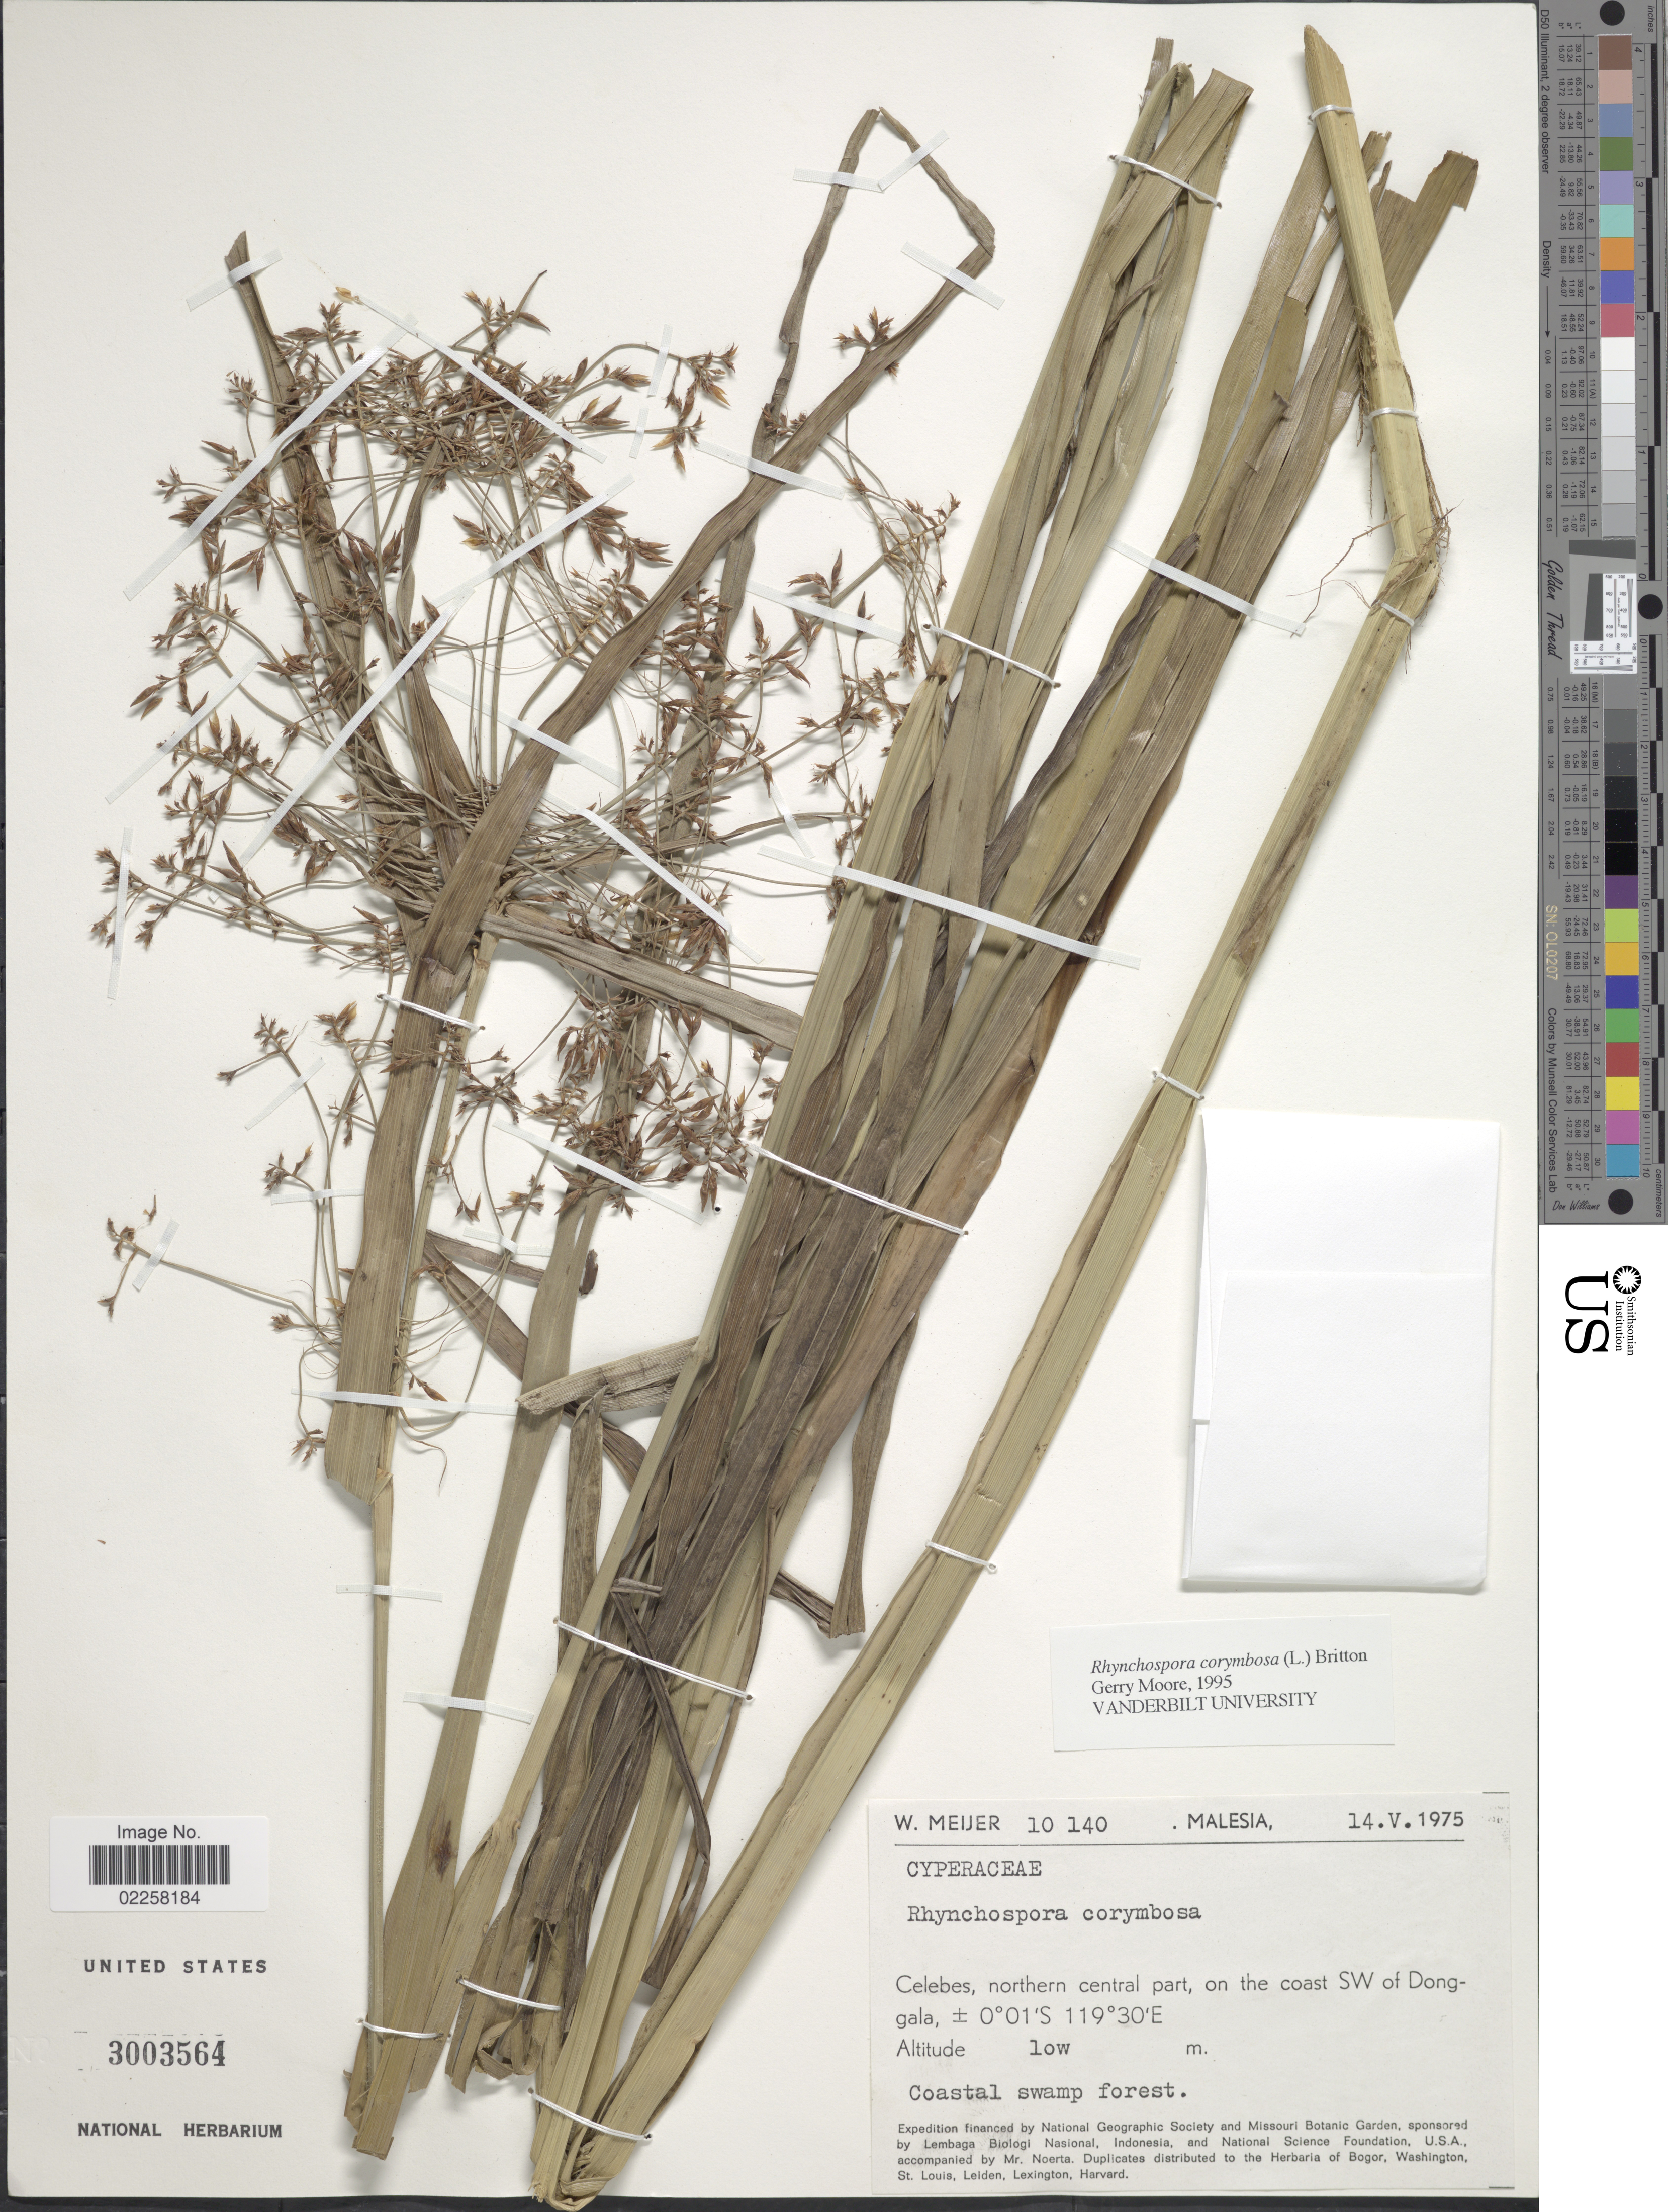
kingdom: Plantae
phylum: Tracheophyta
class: Liliopsida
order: Poales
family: Cyperaceae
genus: Rhynchospora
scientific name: Rhynchospora corymbosa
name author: (L.) Britton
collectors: W. Meijer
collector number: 10140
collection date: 1975-05-14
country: Malaysia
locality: Celebes, northern central part, on the coast SW of Donggala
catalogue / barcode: US 3003564